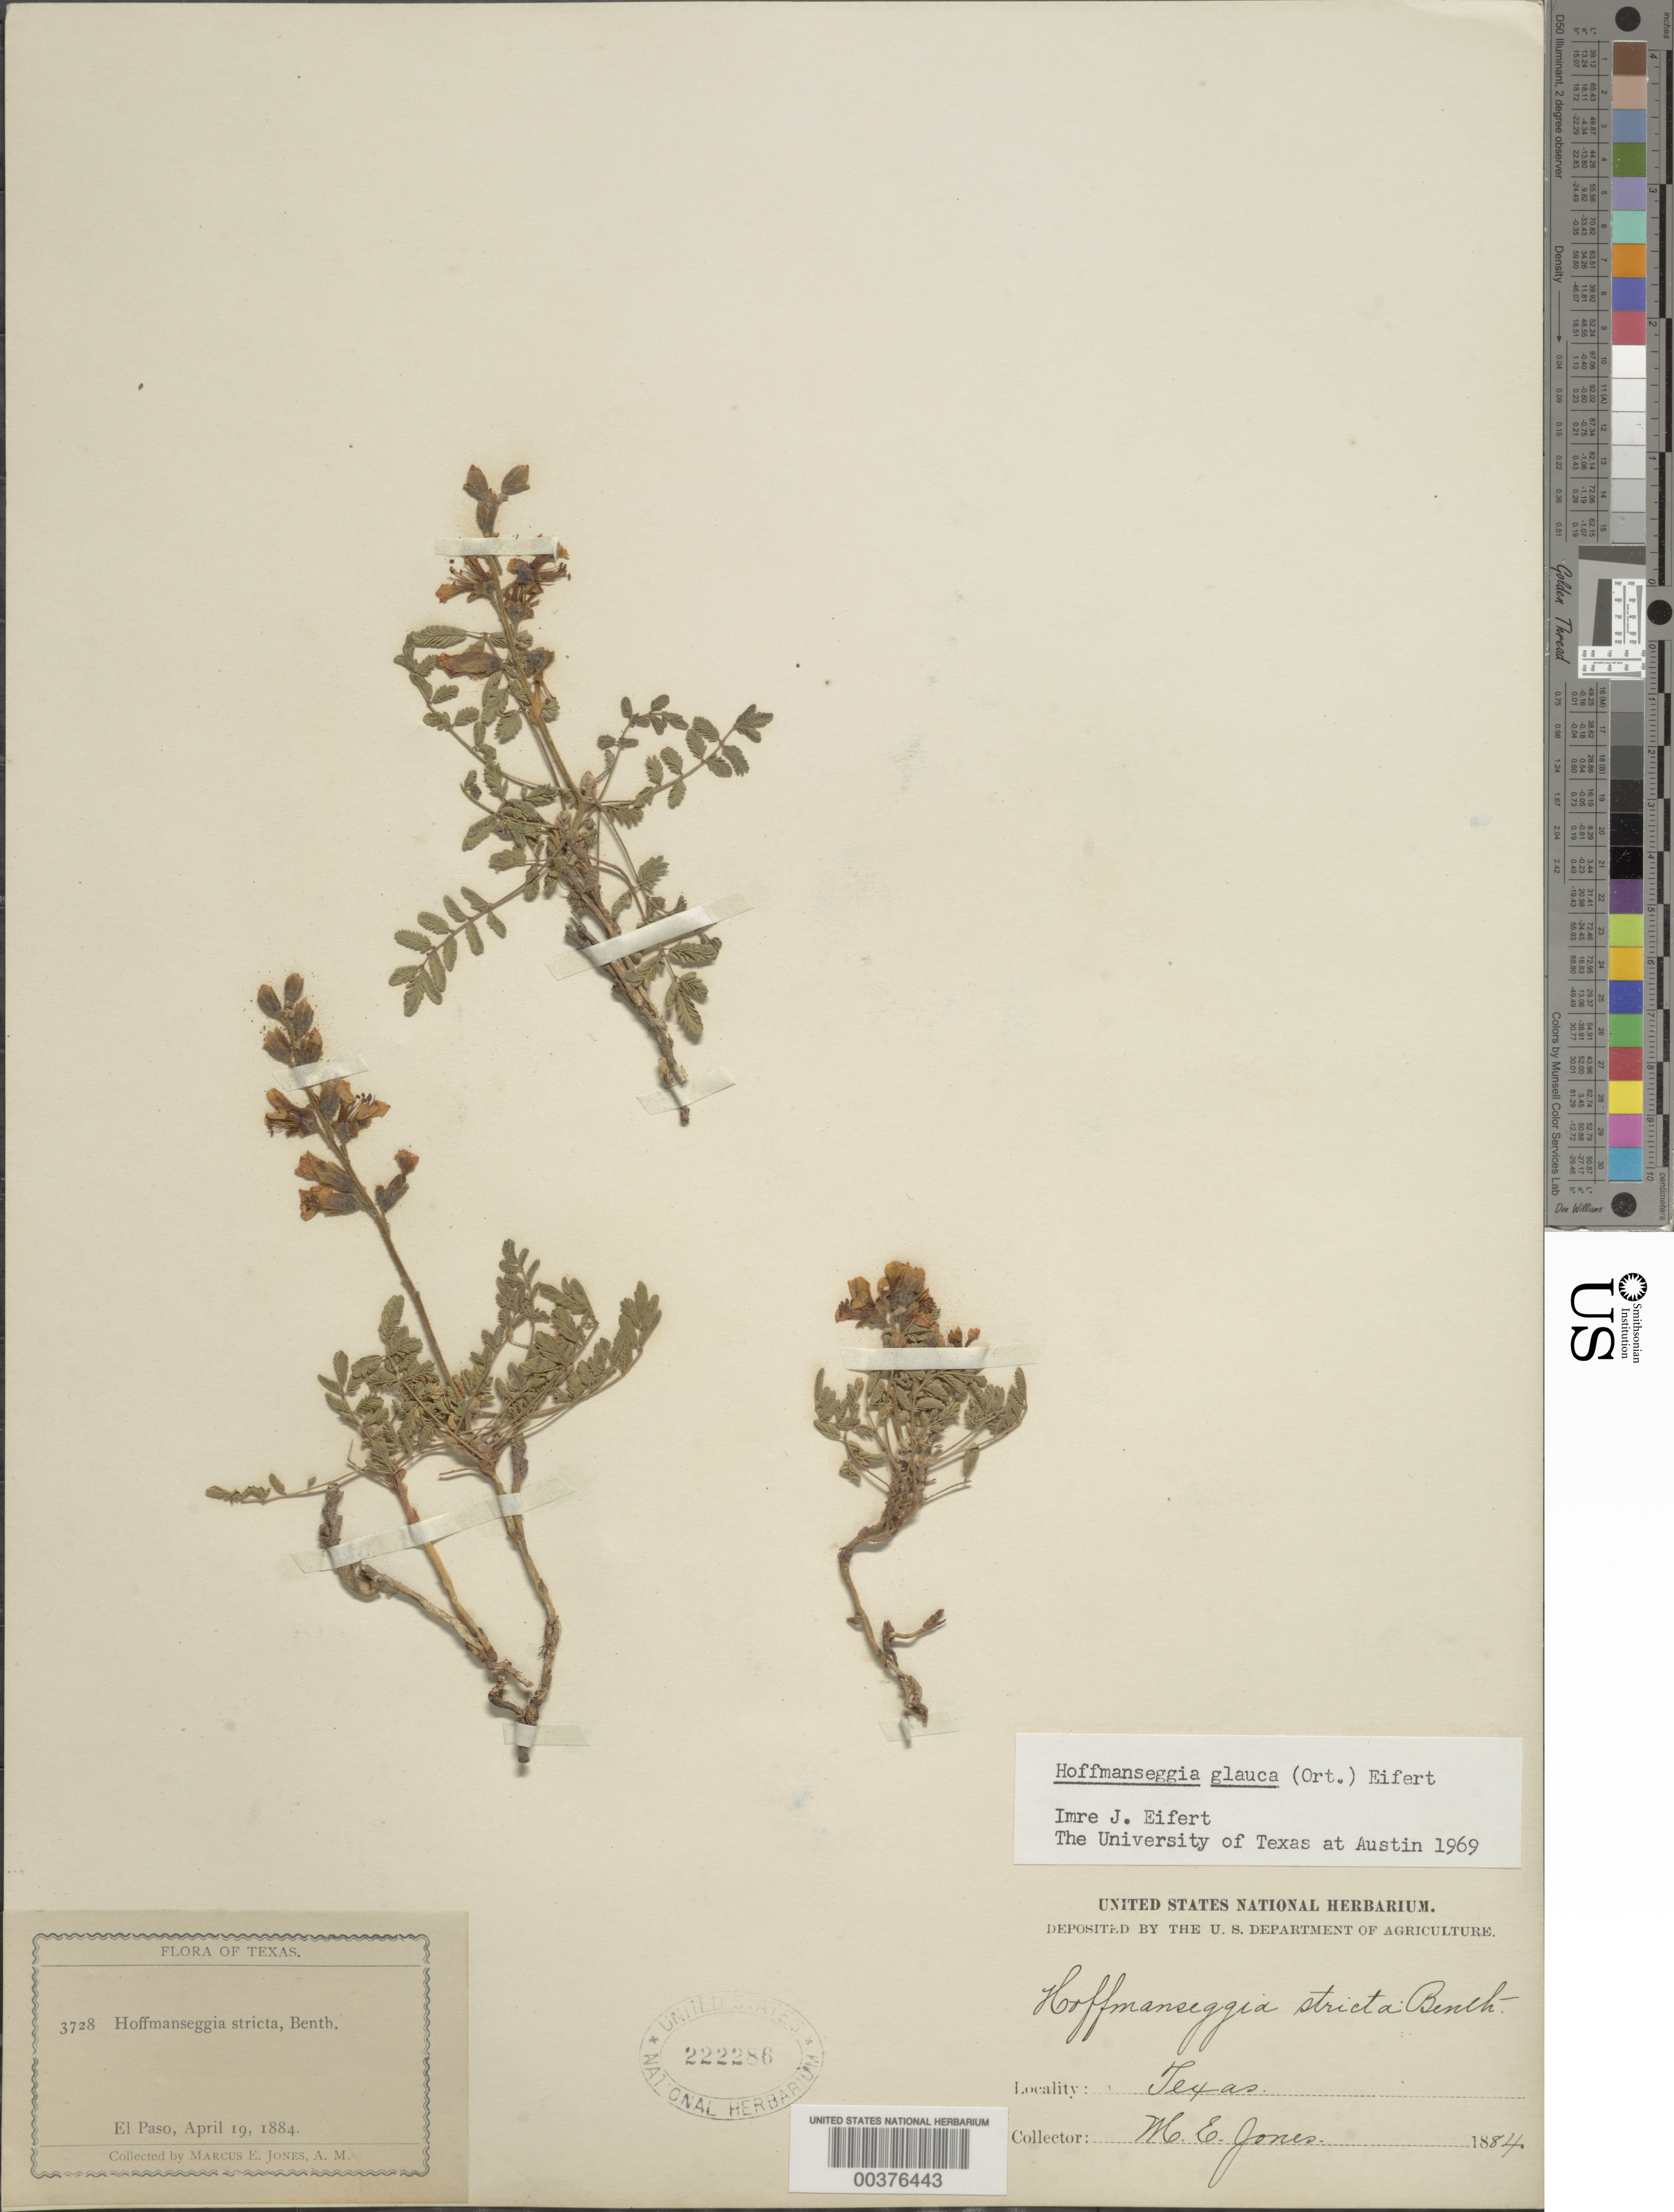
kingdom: Plantae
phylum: Tracheophyta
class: Magnoliopsida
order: Fabales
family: Fabaceae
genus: Hoffmannseggia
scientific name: Hoffmannseggia glauca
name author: (Ortega) Eifert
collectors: M. E. Jones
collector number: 3728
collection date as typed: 19 Apr 1884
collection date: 1884-04-19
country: United States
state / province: Texas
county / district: El Paso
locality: El Paso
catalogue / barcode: US 222286